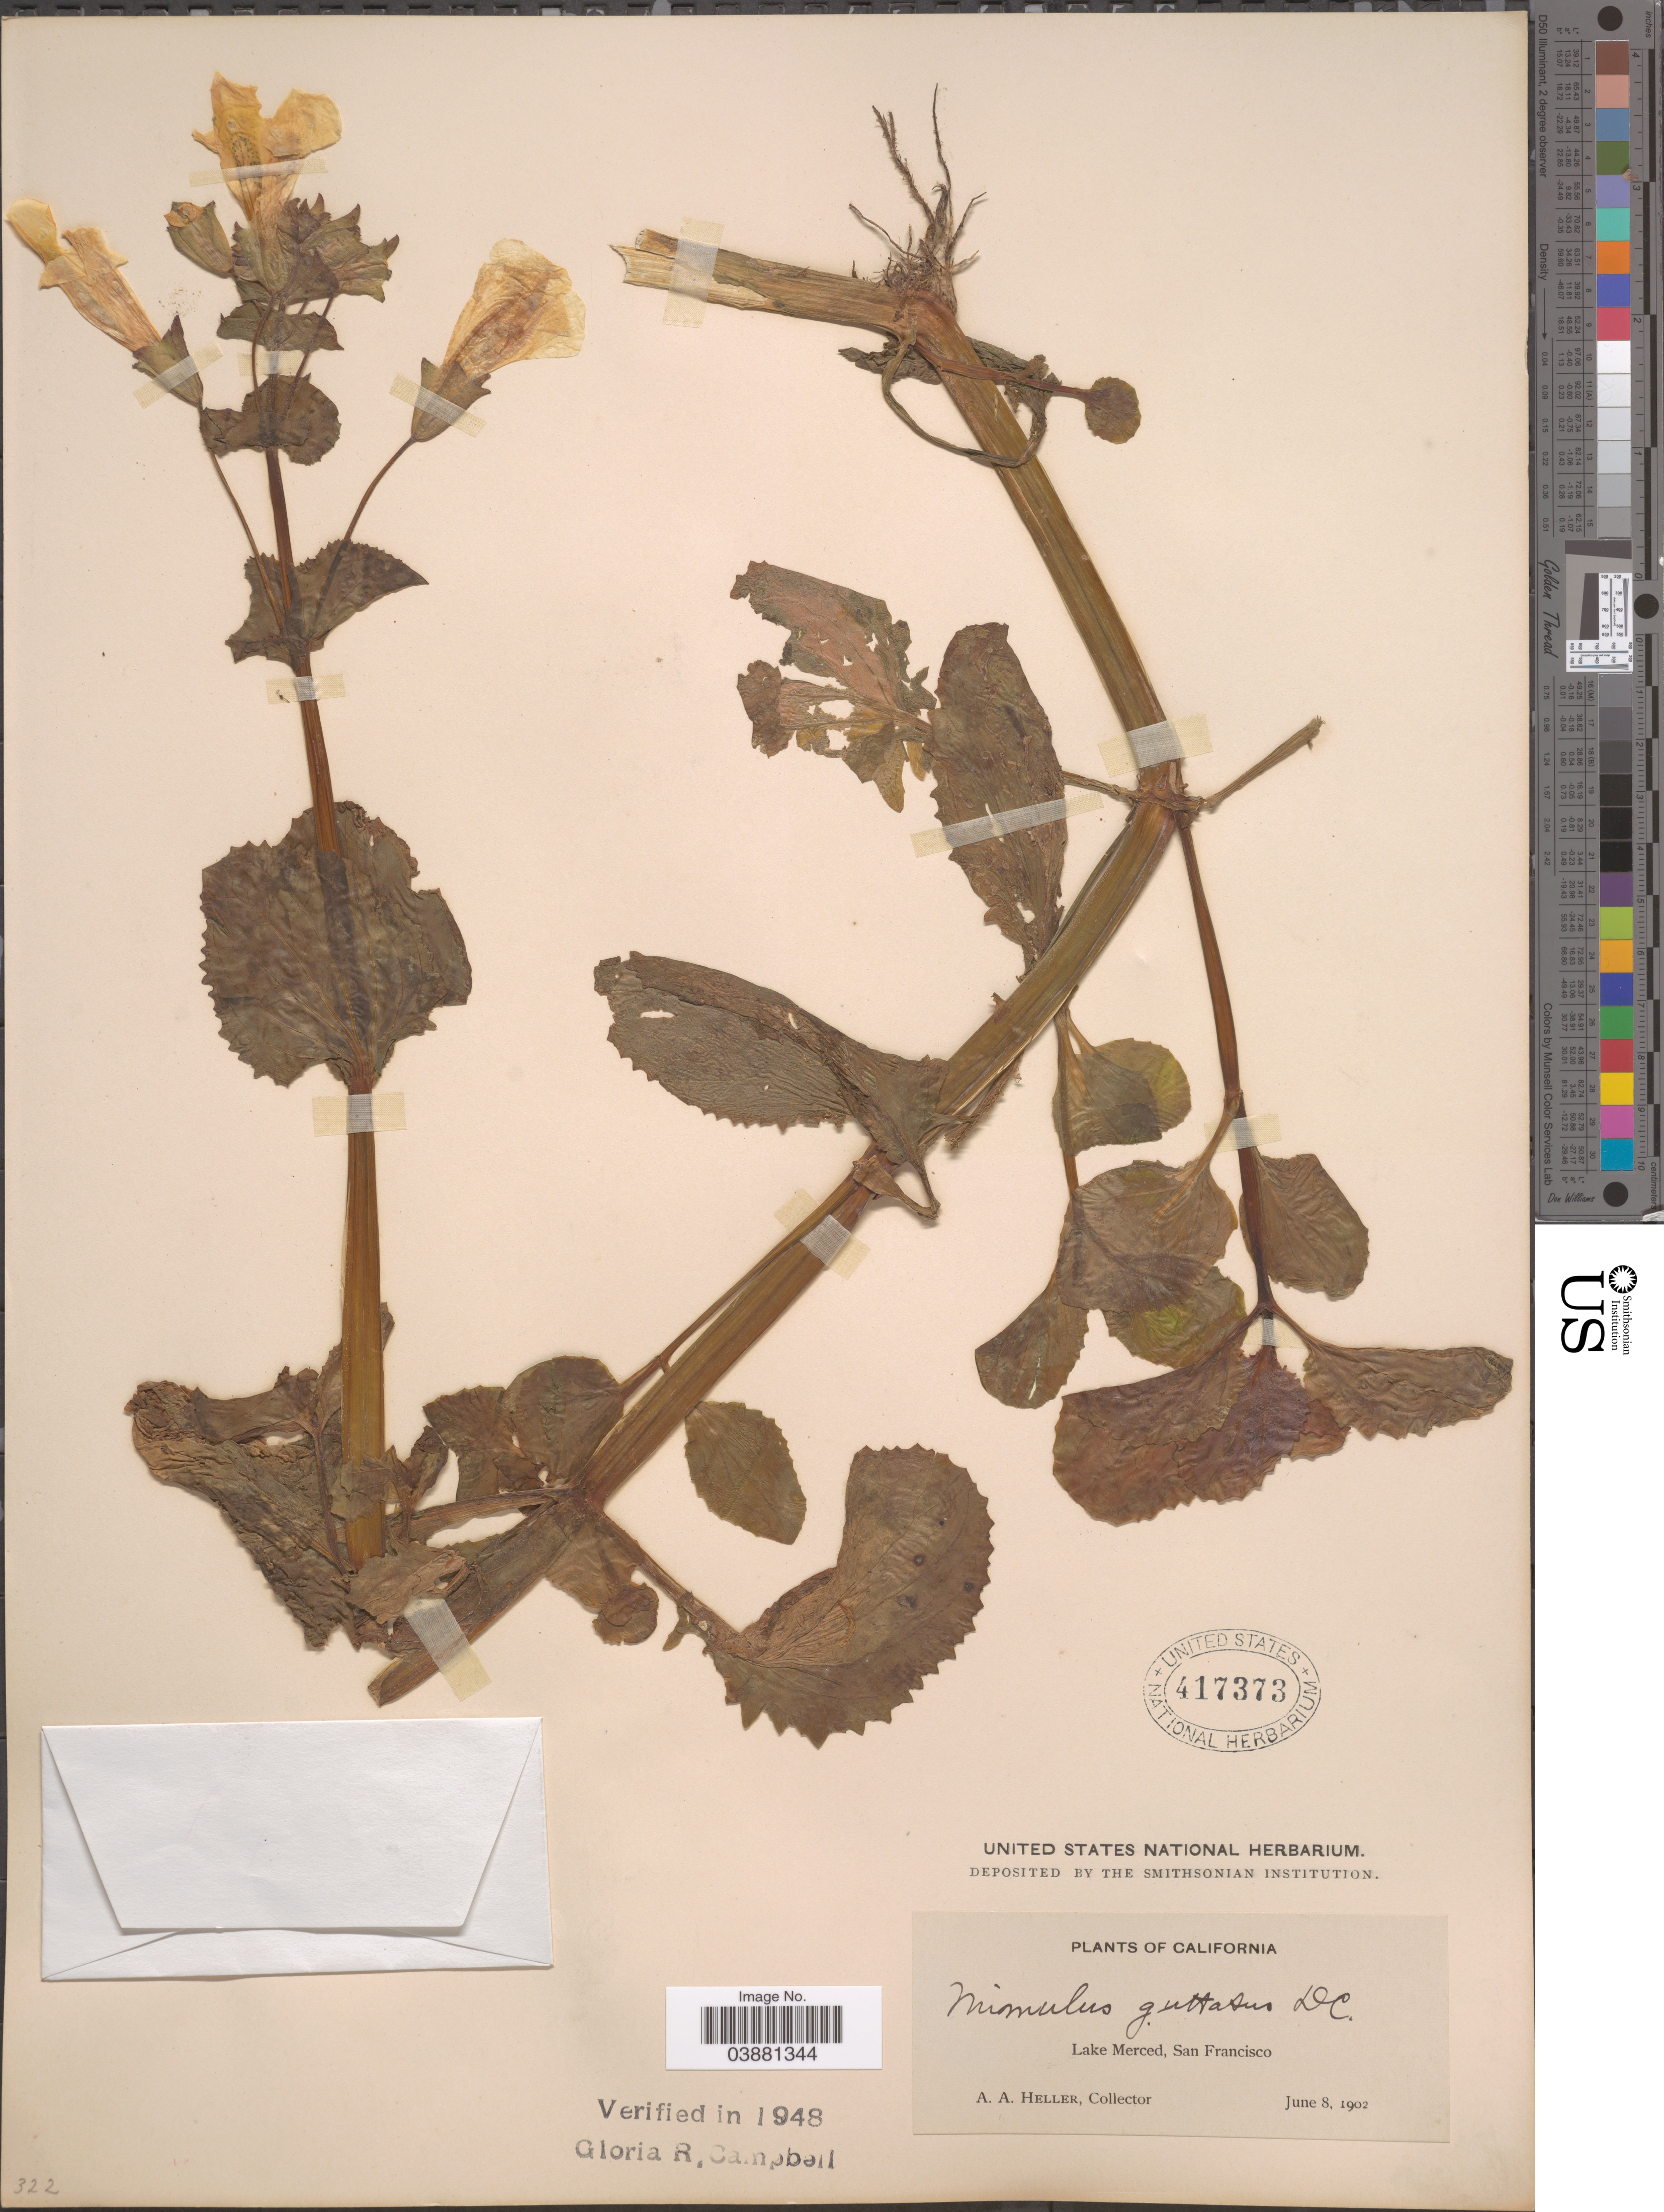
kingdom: Plantae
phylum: Tracheophyta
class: Magnoliopsida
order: Lamiales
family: Phrymaceae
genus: Mimulus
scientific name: Mimulus guttatus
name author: DC.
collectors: A. A. Heller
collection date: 1902-06-08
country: United States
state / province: California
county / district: San Francisco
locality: Lake Merced, San Francisco.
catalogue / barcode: US 417373